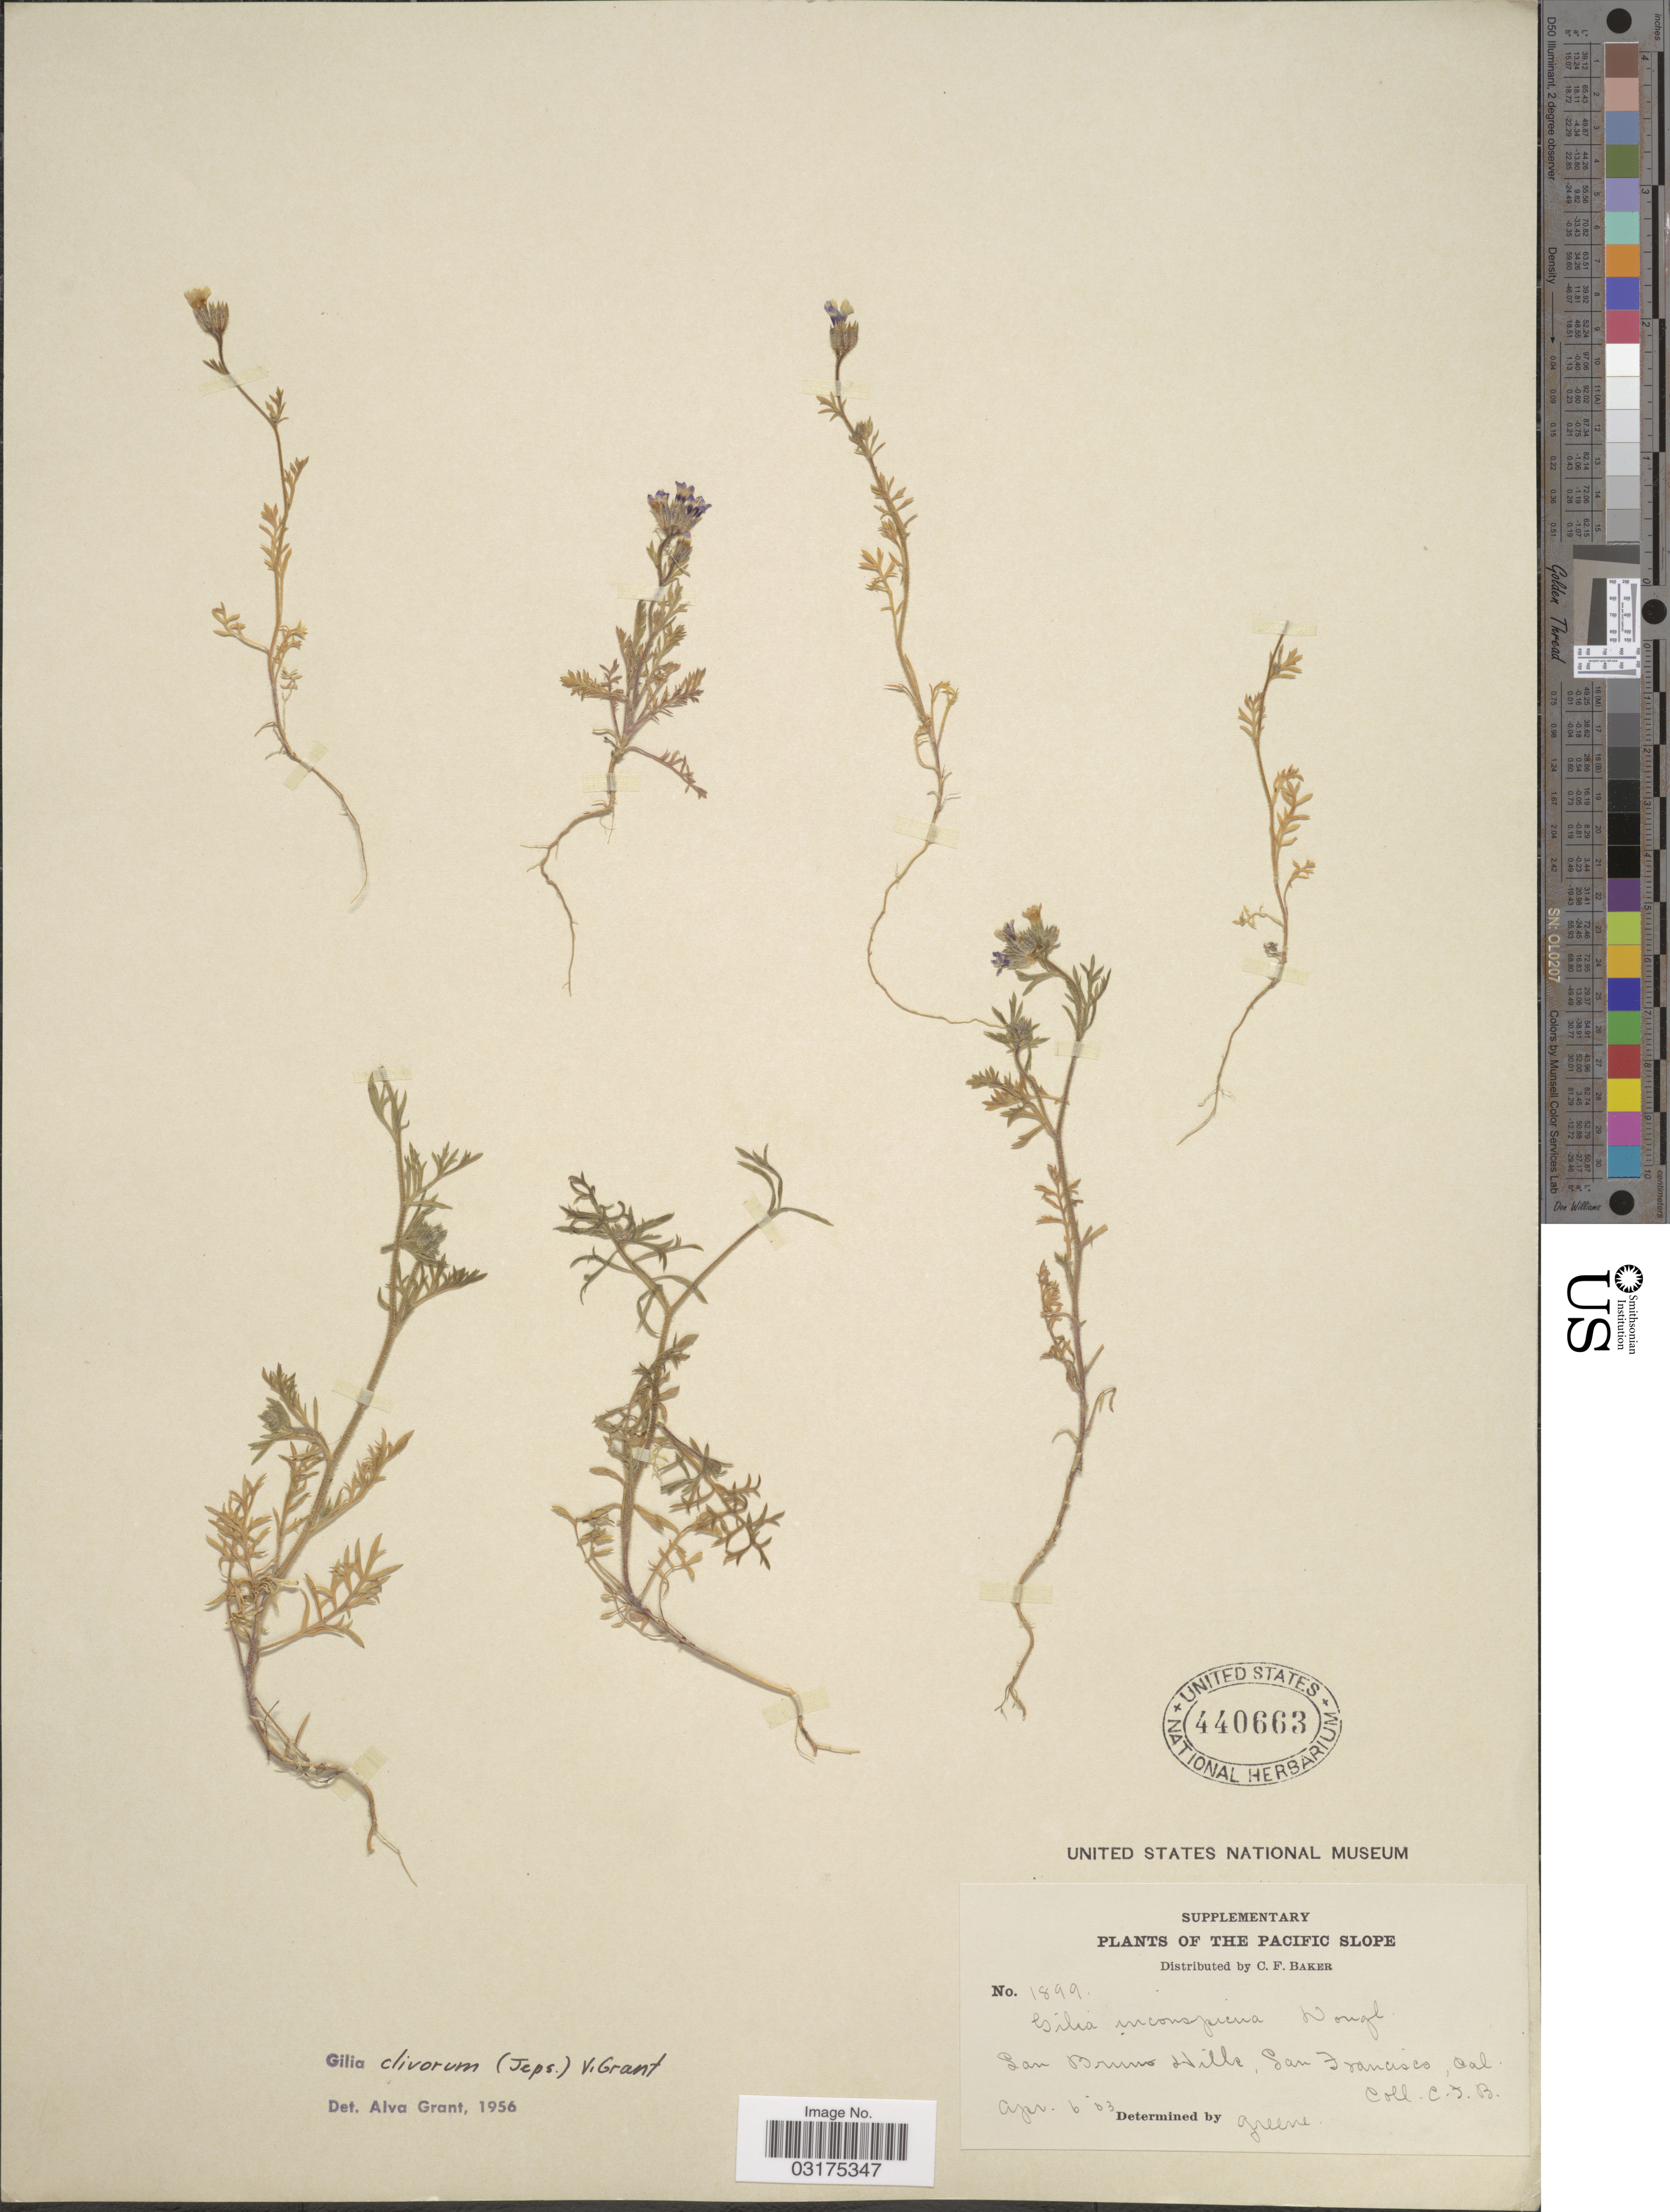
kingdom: Plantae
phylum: Tracheophyta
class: Magnoliopsida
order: Ericales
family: Polemoniaceae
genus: Gilia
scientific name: Gilia clivorum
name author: (Jeps.) V.E. Grant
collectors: C. F. Baker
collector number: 1899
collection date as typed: Transcribed d/m/y: 6/4/3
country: United States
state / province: California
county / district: San Francisco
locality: San Bruno Hills, San Francisco, The Pacific Slope.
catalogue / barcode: US 440663